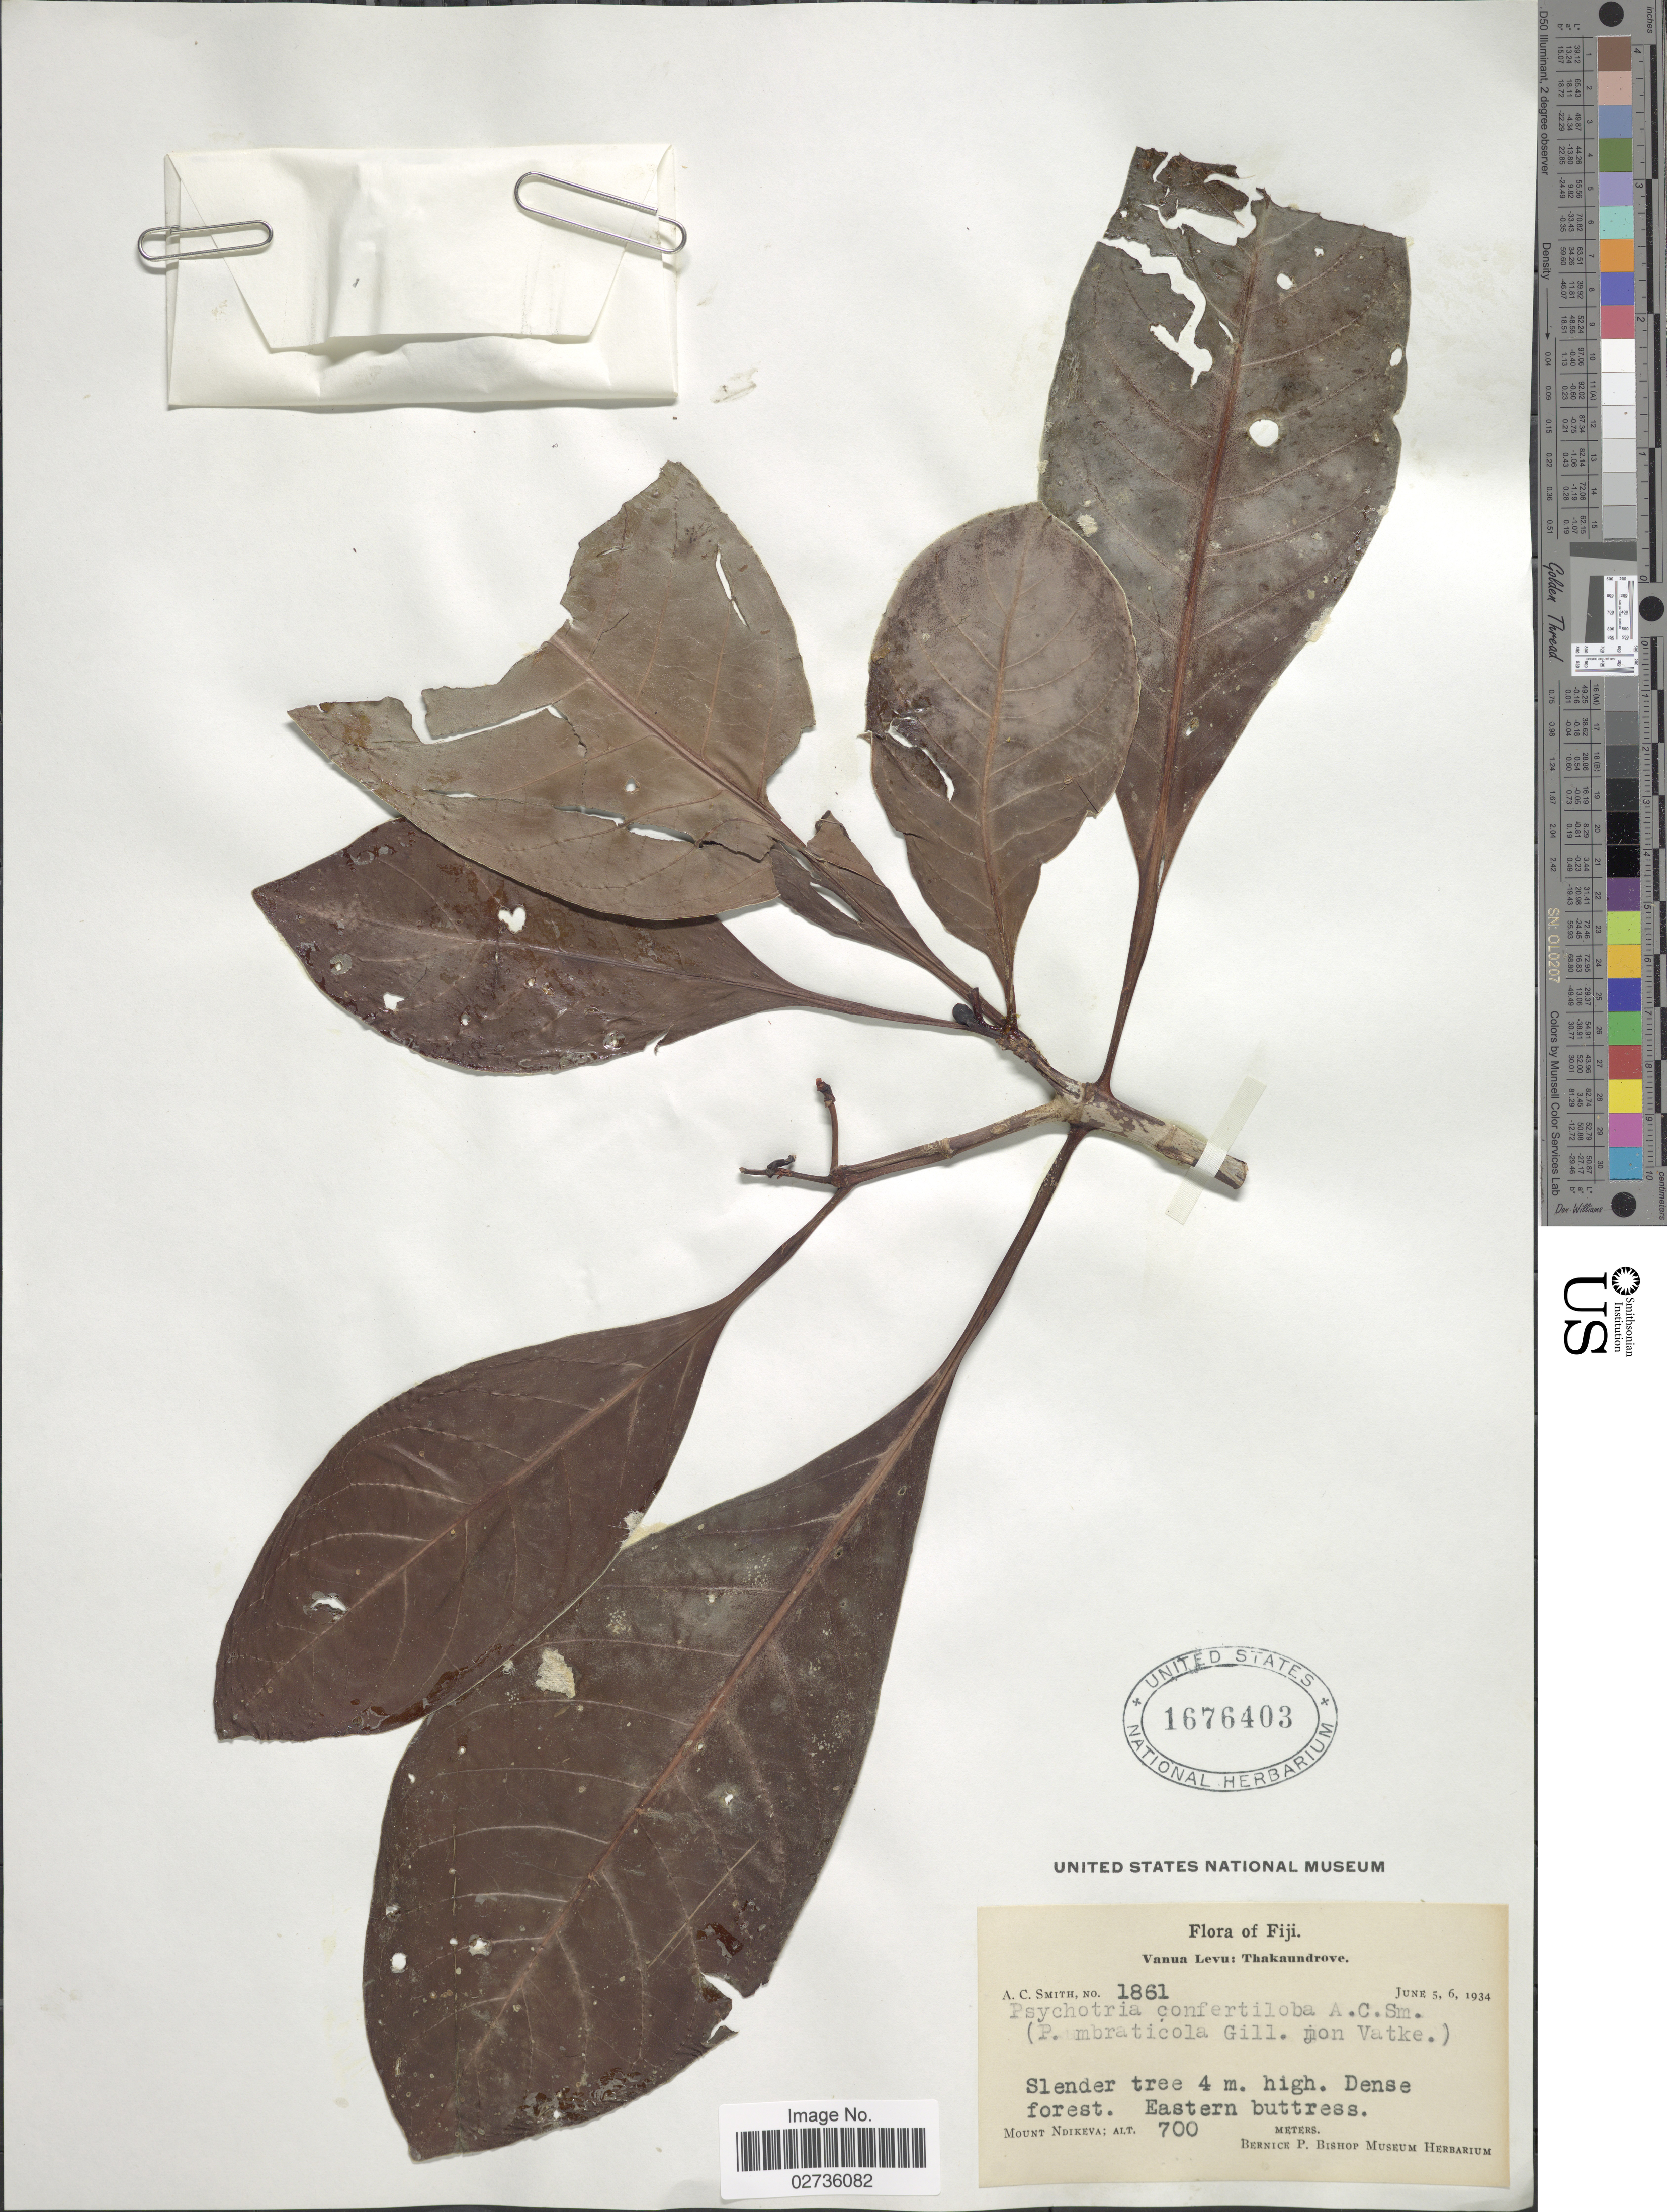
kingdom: Plantae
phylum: Tracheophyta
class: Magnoliopsida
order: Gentianales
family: Rubiaceae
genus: Psychotria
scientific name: Psychotria confertiloba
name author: A.C. Sm.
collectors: A. C. Smith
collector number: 1861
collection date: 1934-06-05/1934-06-06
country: Fiji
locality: Vanua Levu: Thakaundrove. Eastern buttress. Mount Ndikeva.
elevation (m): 700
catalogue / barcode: US 1676403